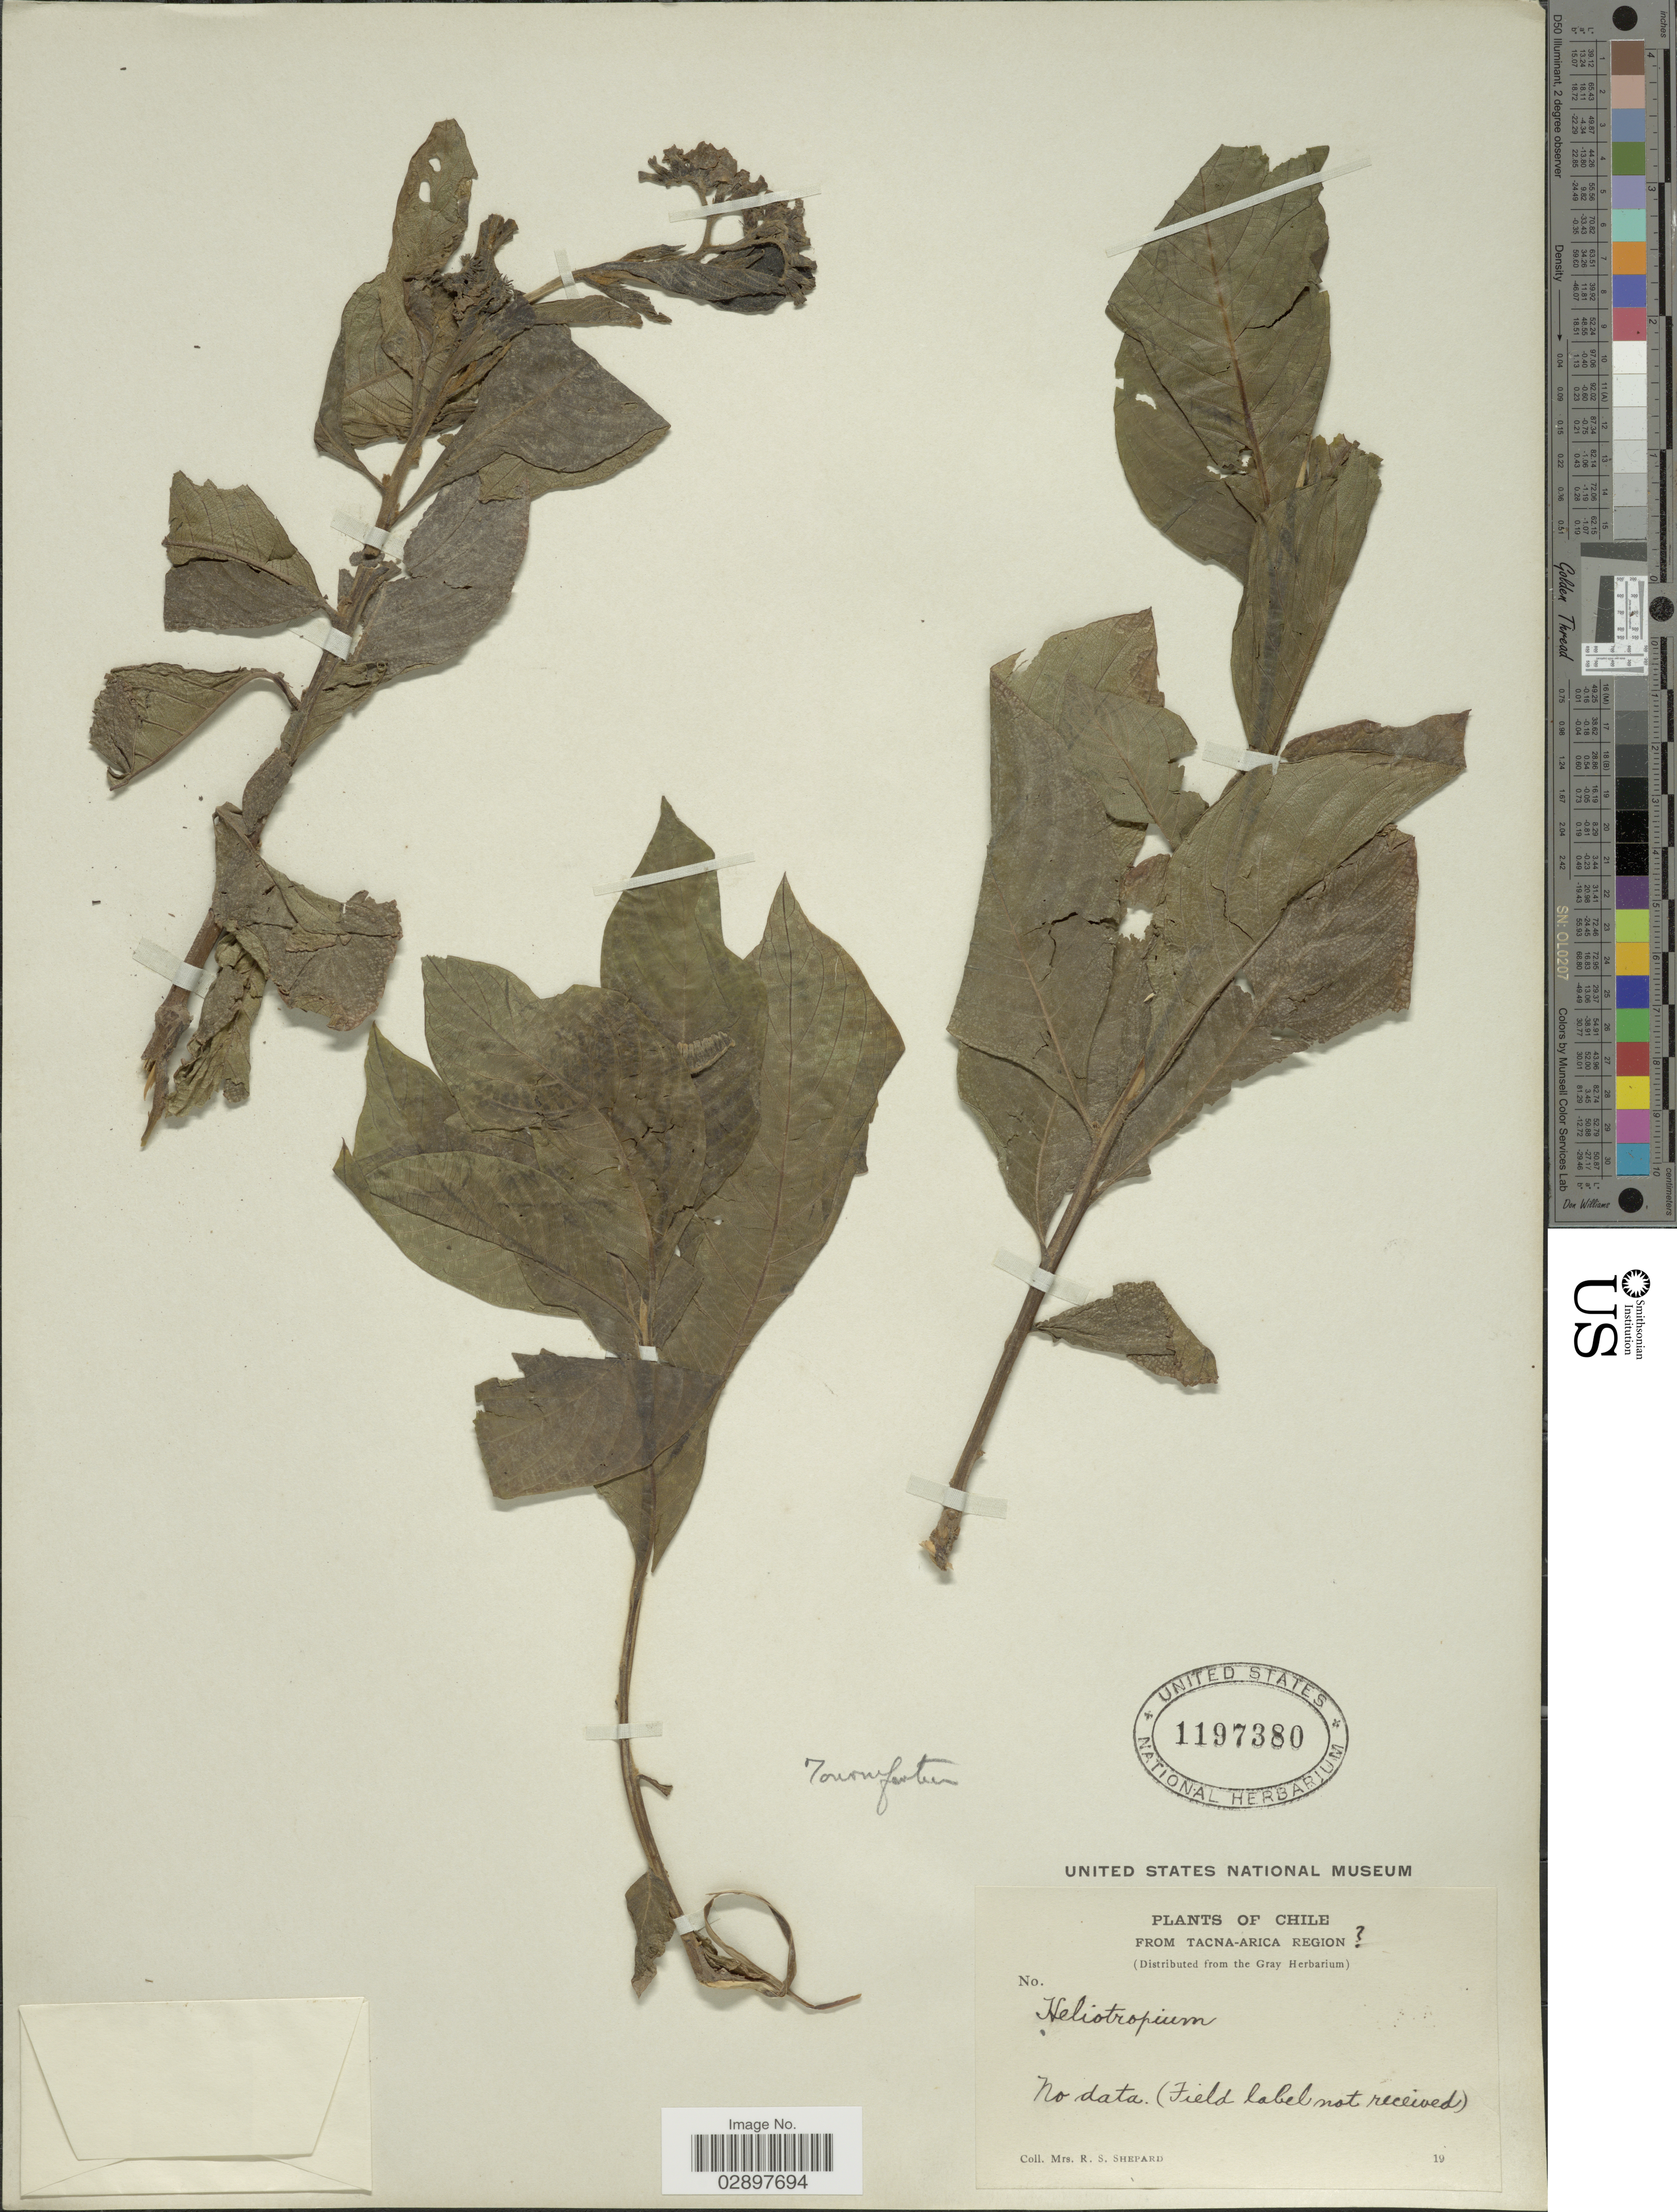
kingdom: Plantae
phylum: Tracheophyta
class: Magnoliopsida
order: Boraginales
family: Heliotropiaceae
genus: Tournefortia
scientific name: Tournefortia undulata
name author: Benth.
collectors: R. Shepard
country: Chile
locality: From Tacna-Arica Region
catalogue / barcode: US 1197380